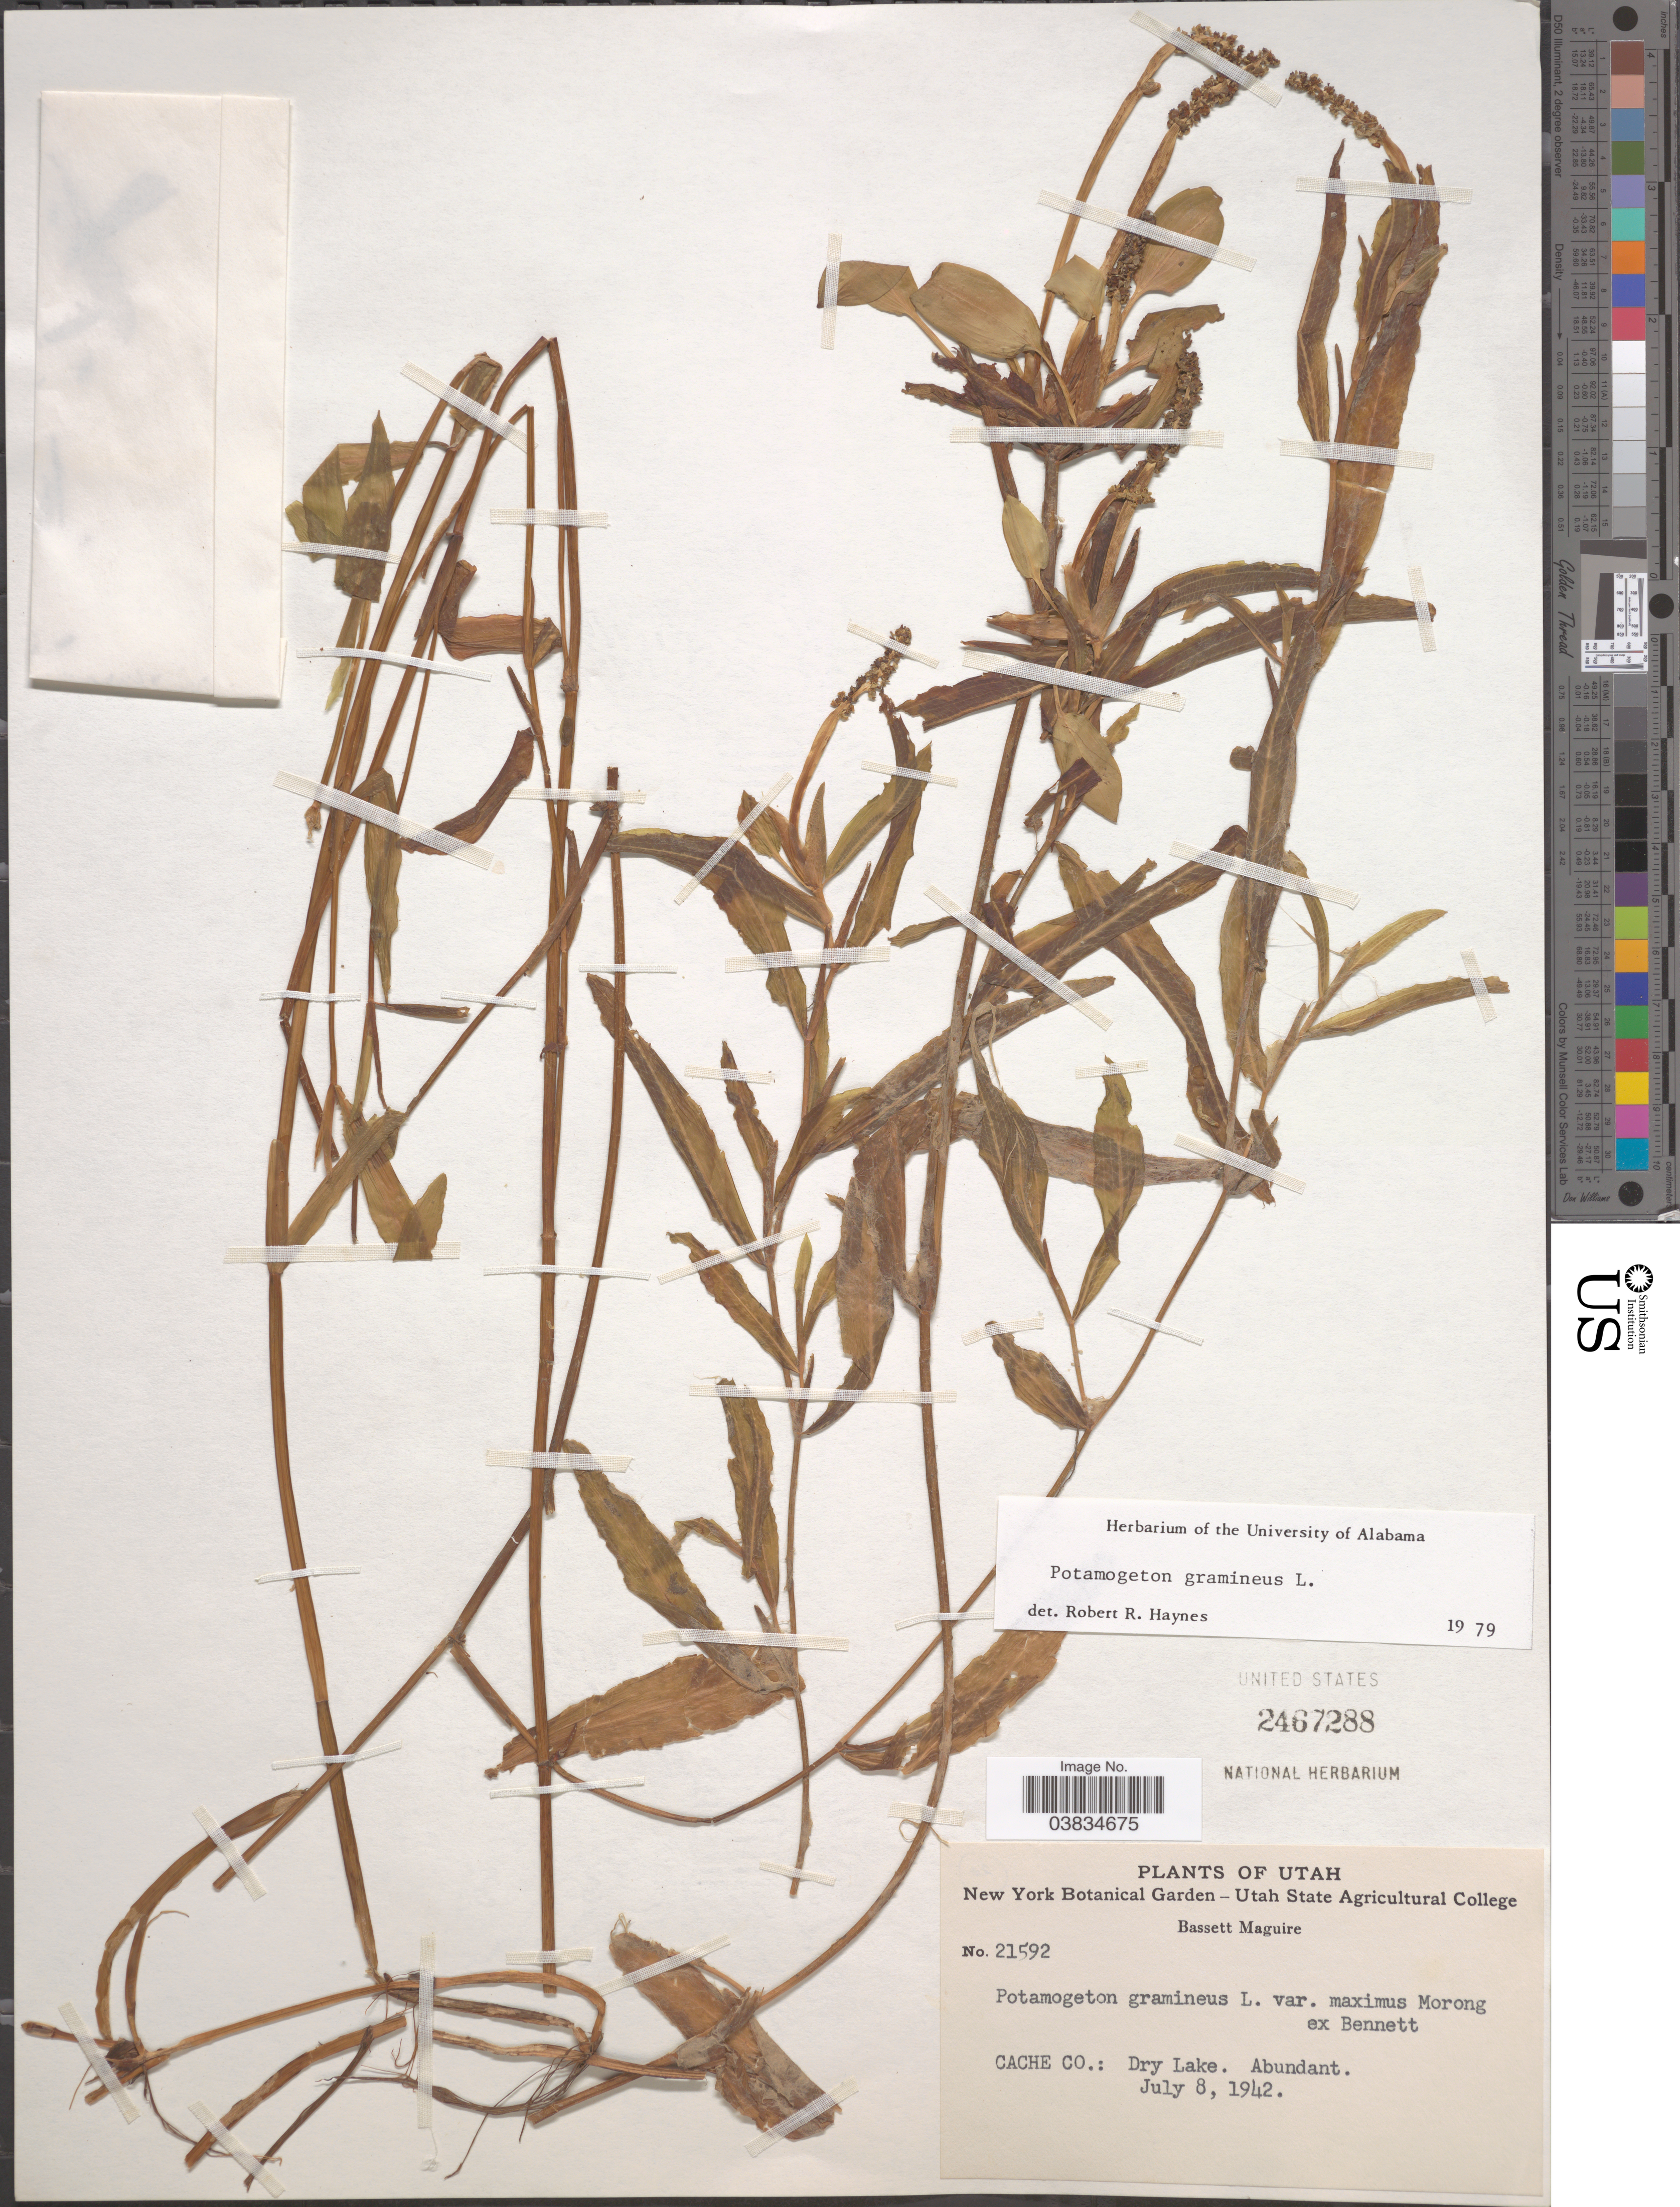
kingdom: Plantae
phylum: Tracheophyta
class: Liliopsida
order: Alismatales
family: Potamogetonaceae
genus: Potamogeton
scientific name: Potamogeton gramineus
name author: L.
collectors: B. Maguire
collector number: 21592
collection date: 1942-07-08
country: United States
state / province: Utah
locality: Cache Co.: Dry Lake.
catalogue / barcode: US 2467288